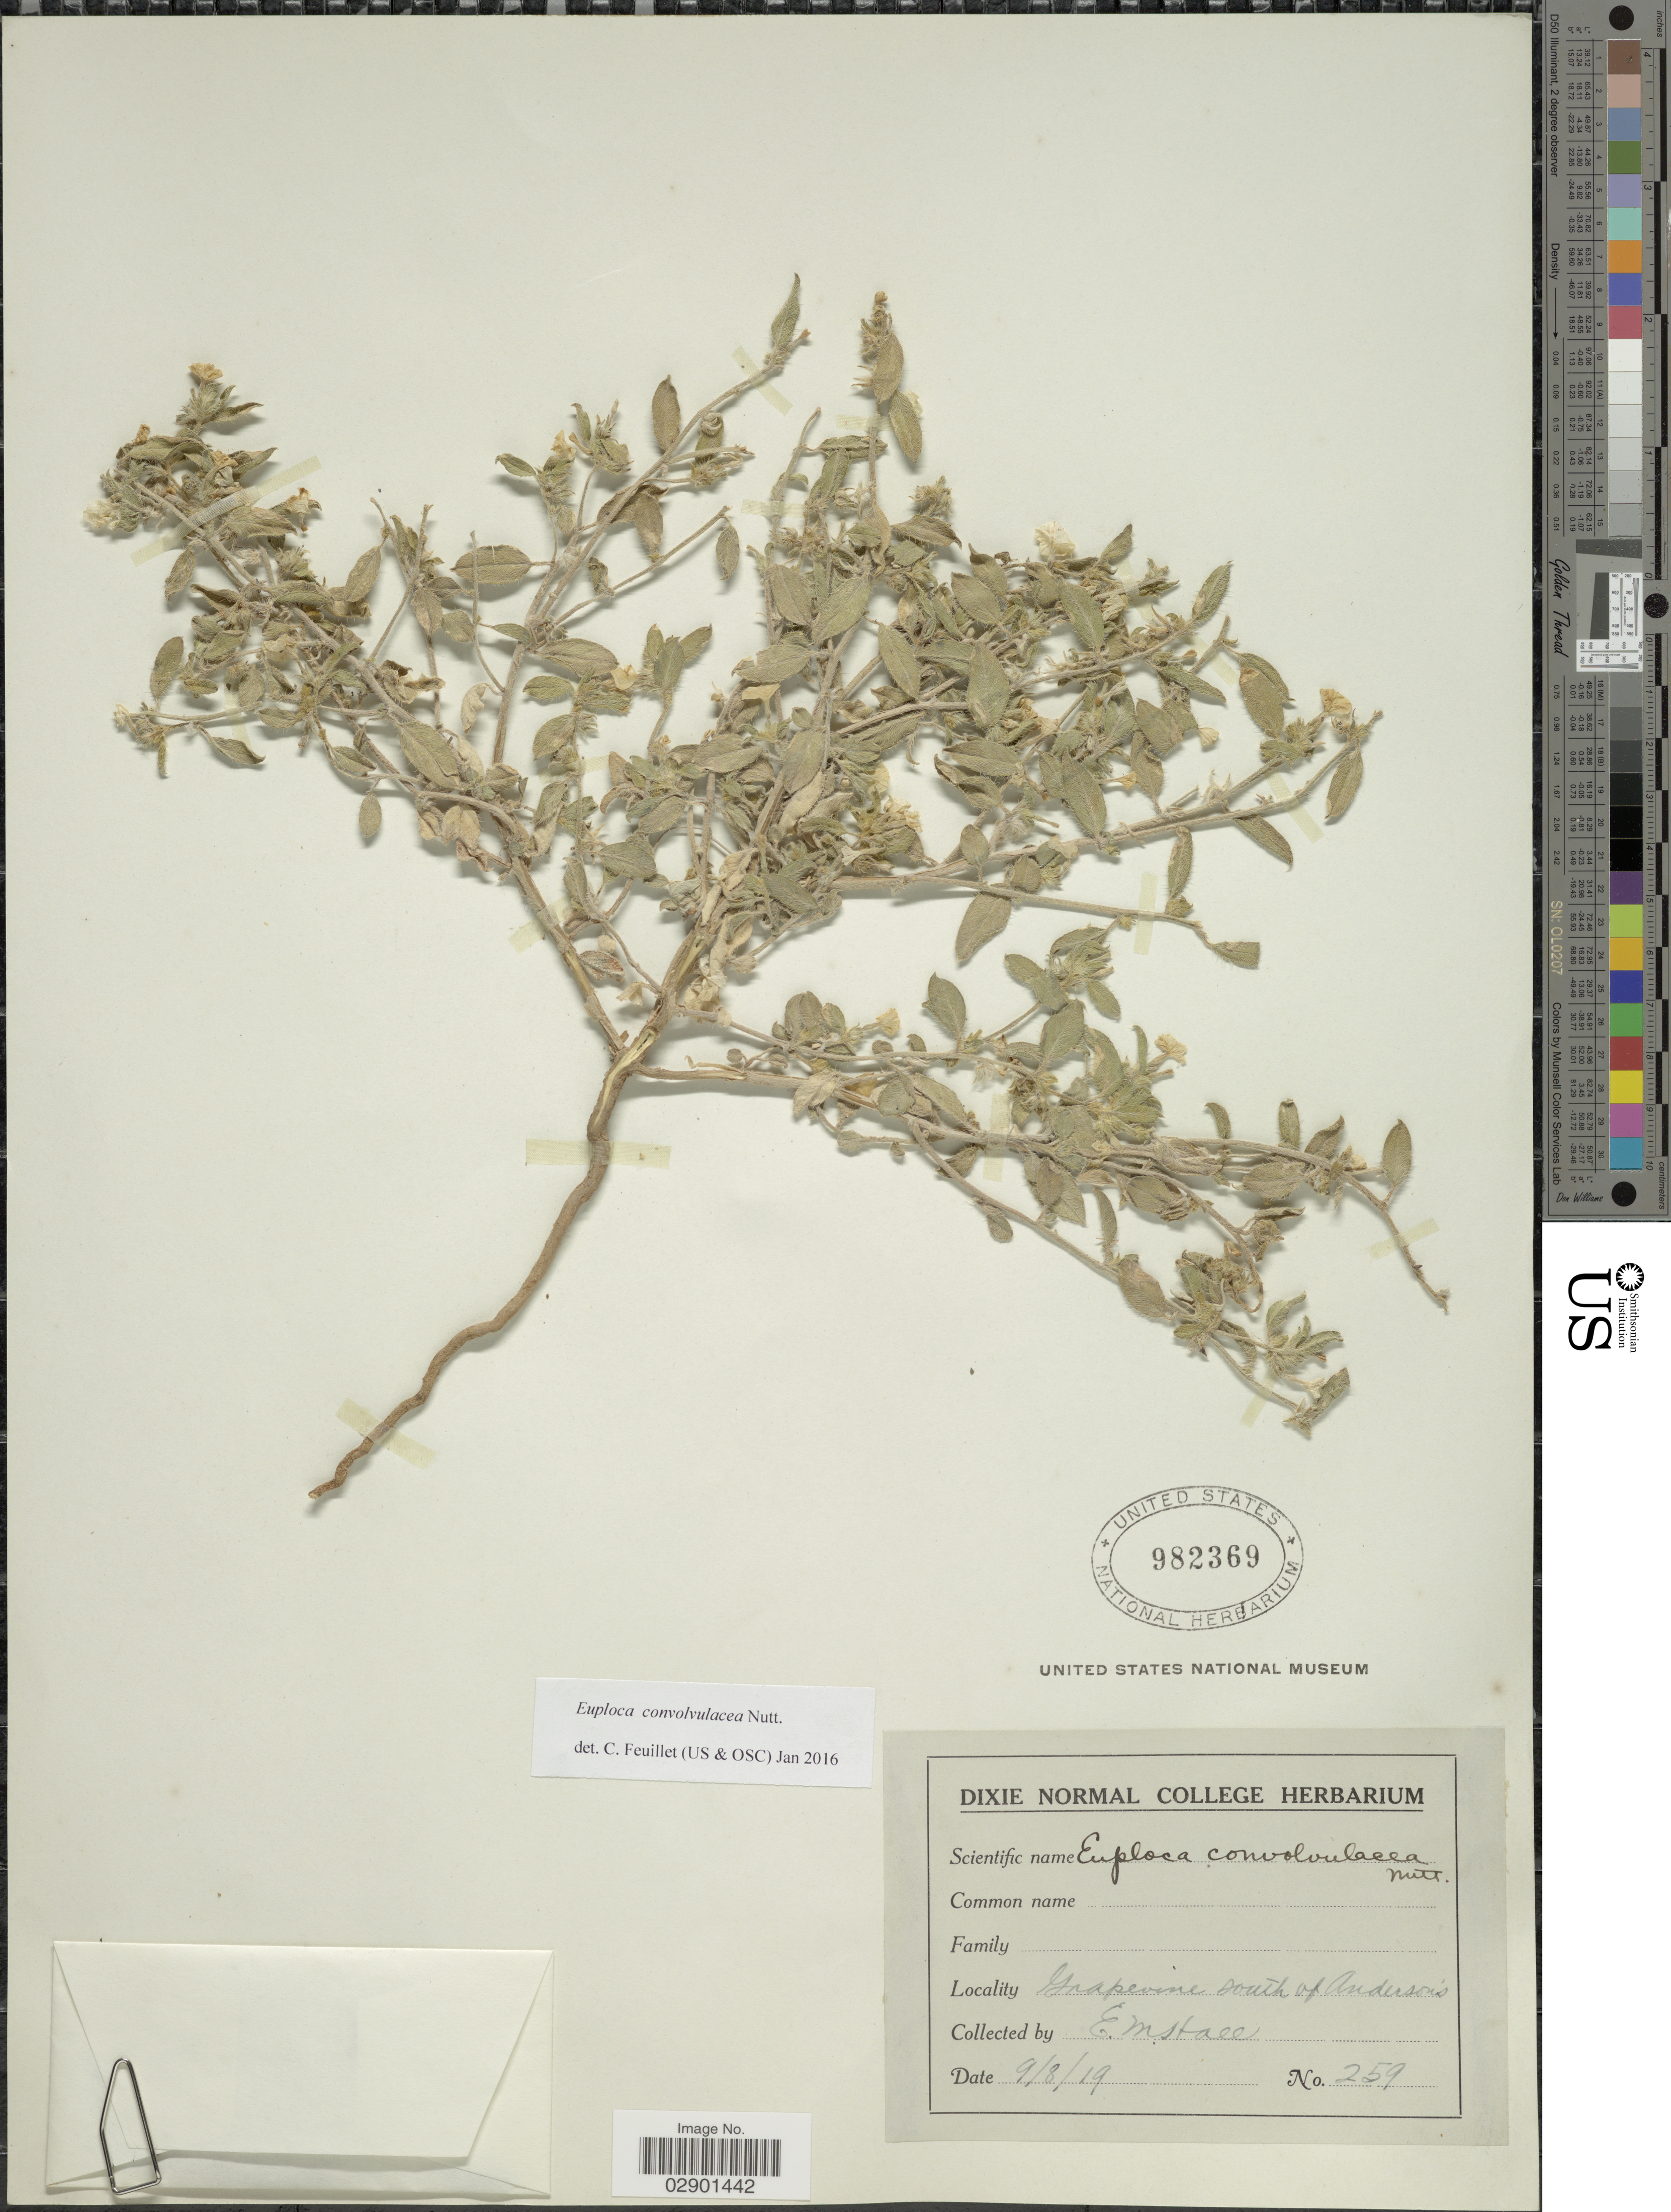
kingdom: Plantae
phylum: Tracheophyta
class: Magnoliopsida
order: Boraginales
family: Heliotropiaceae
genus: Euploca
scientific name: Euploca convolvulacea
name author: Nutt.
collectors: E. Hall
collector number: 259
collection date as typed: Transcribed d/m/y: 9/8/19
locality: Grapevine south of Anderson's.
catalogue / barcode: US 982369